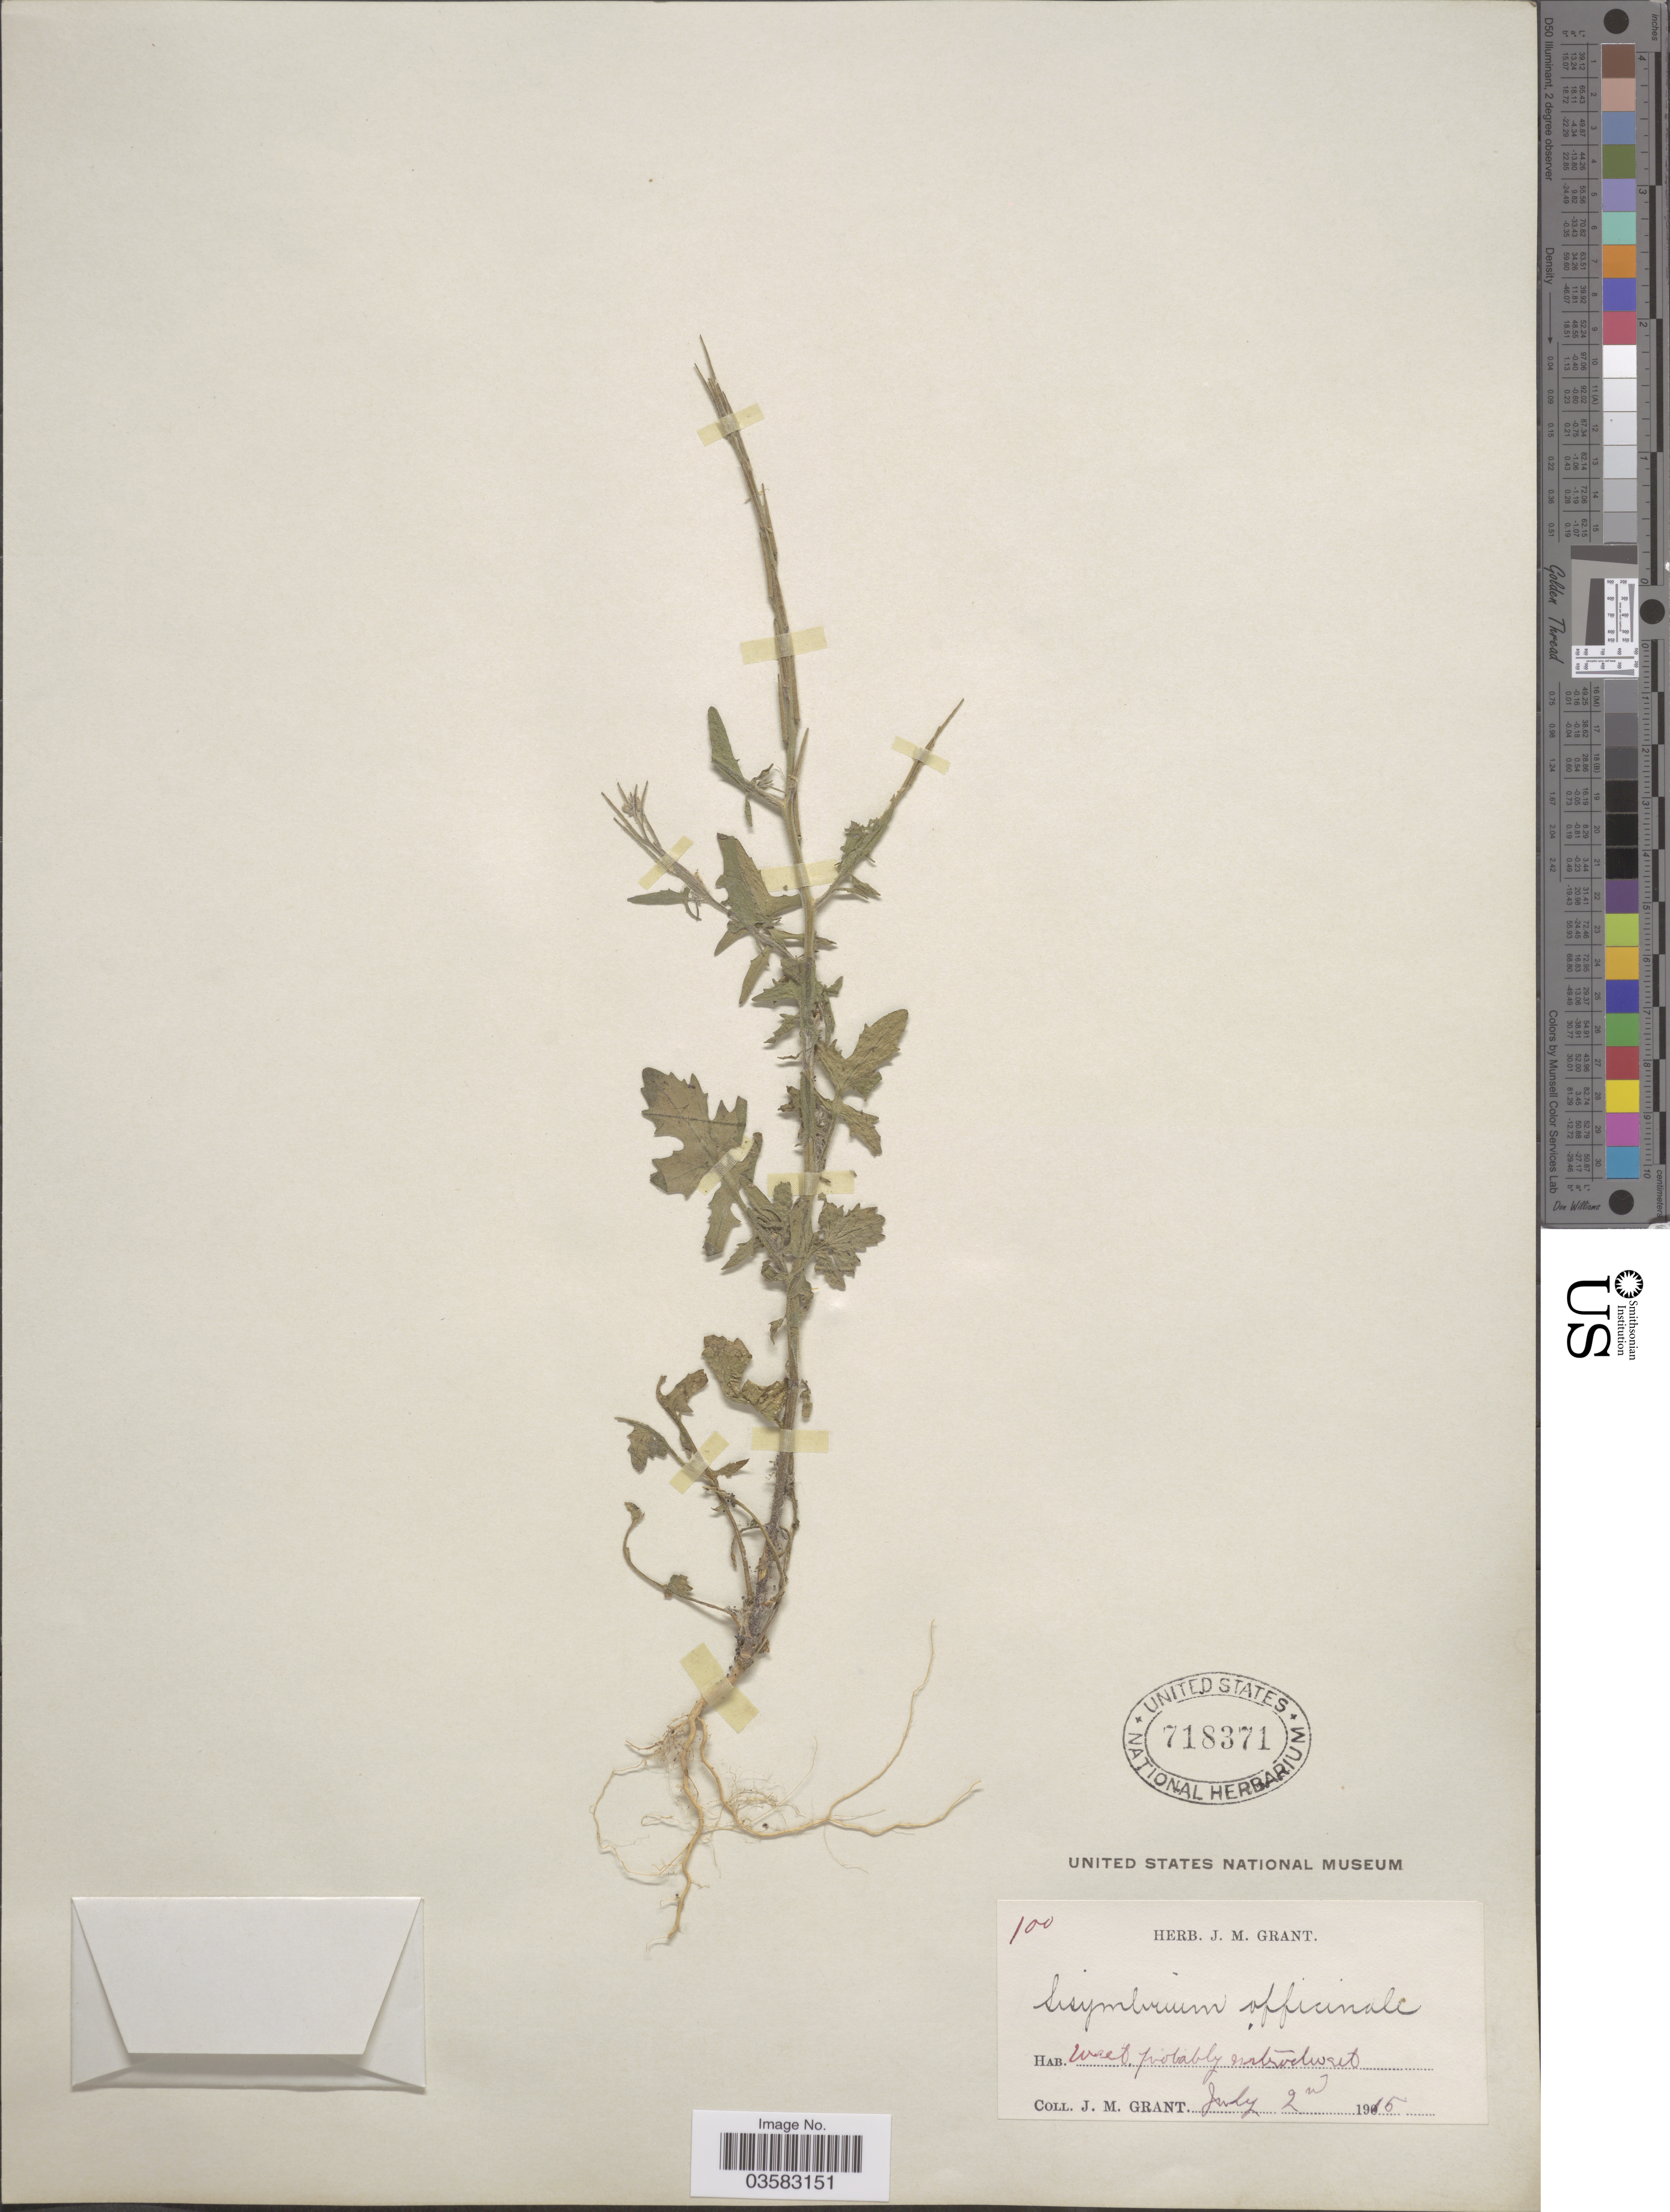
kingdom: Plantae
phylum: Tracheophyta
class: Magnoliopsida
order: Brassicales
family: Brassicaceae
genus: Sisymbrium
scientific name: Sisymbrium officinale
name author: (L.) Scop.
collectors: J. M. Grant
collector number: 100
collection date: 1915-07-02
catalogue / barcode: US 718371